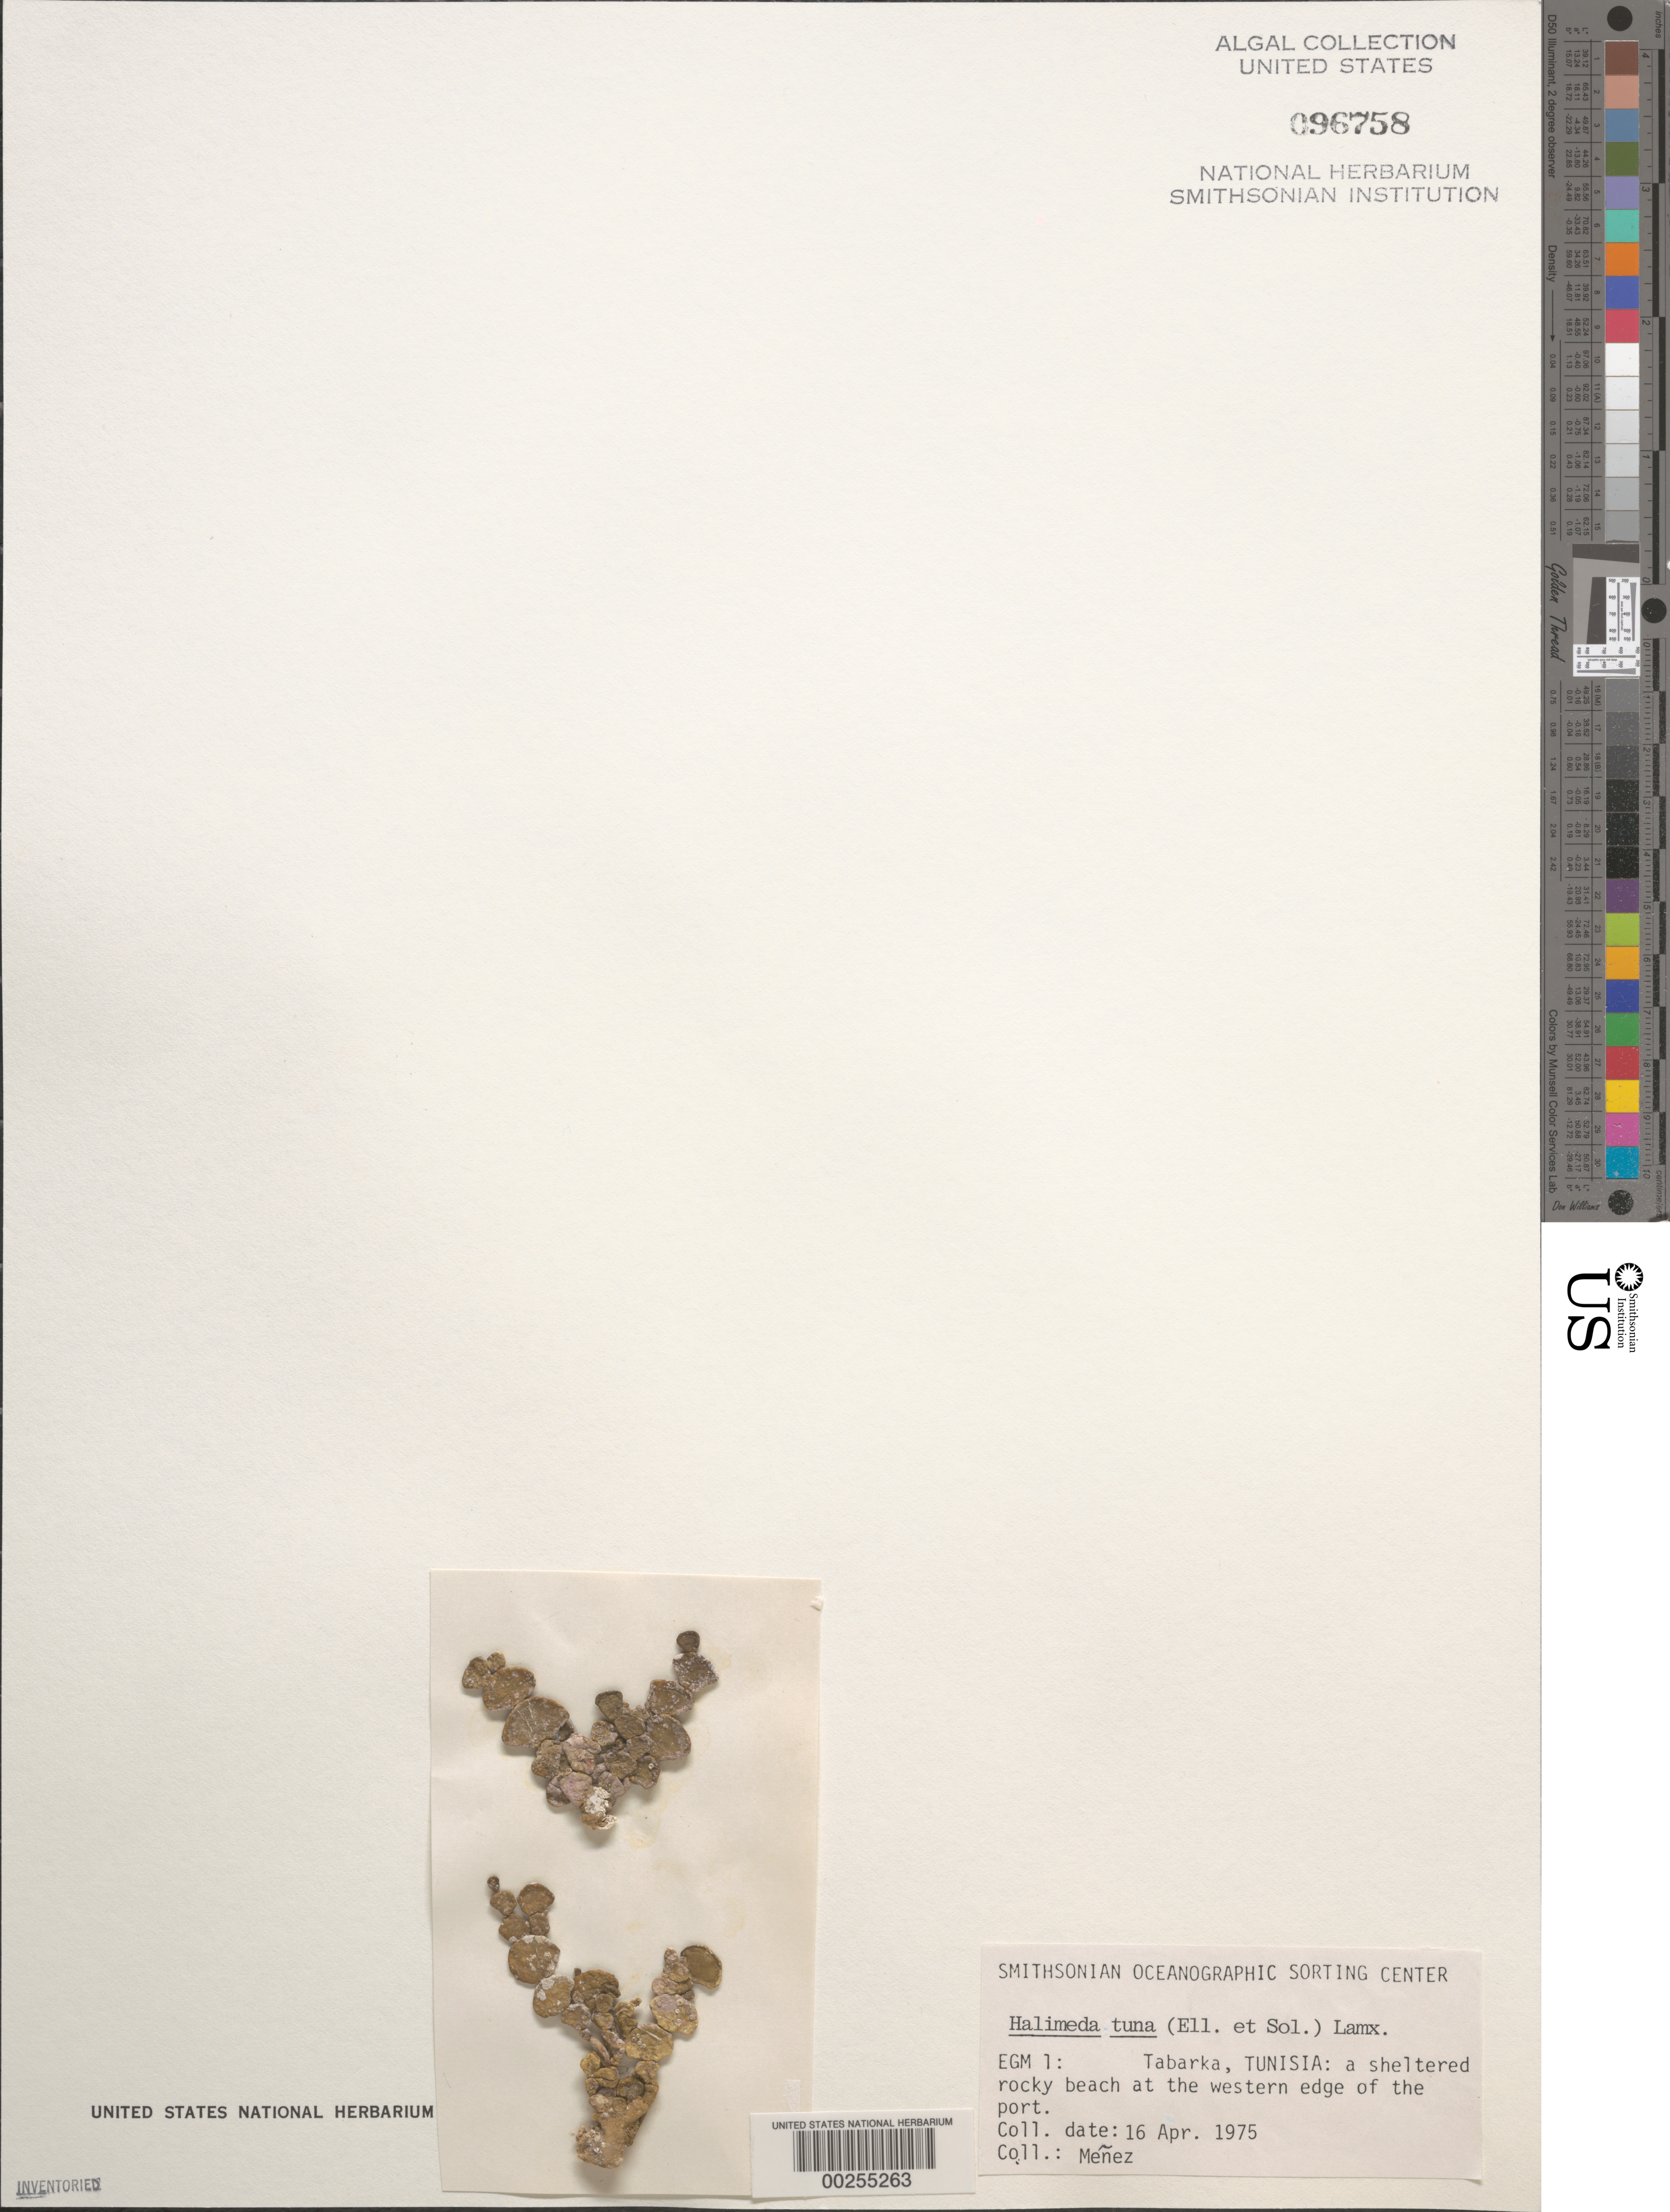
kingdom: Plantae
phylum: Chlorophyta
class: Ulvophyceae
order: Bryopsidales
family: Halimedaceae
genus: Halimeda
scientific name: Halimeda tuna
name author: (J. Ellis & Sol.) J.V.Lamouroux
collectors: Meñez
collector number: EGM 1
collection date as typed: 16 Apr 1975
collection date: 1975-04-16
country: Tunisia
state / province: Jendouba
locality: Tabarka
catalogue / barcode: US 96758